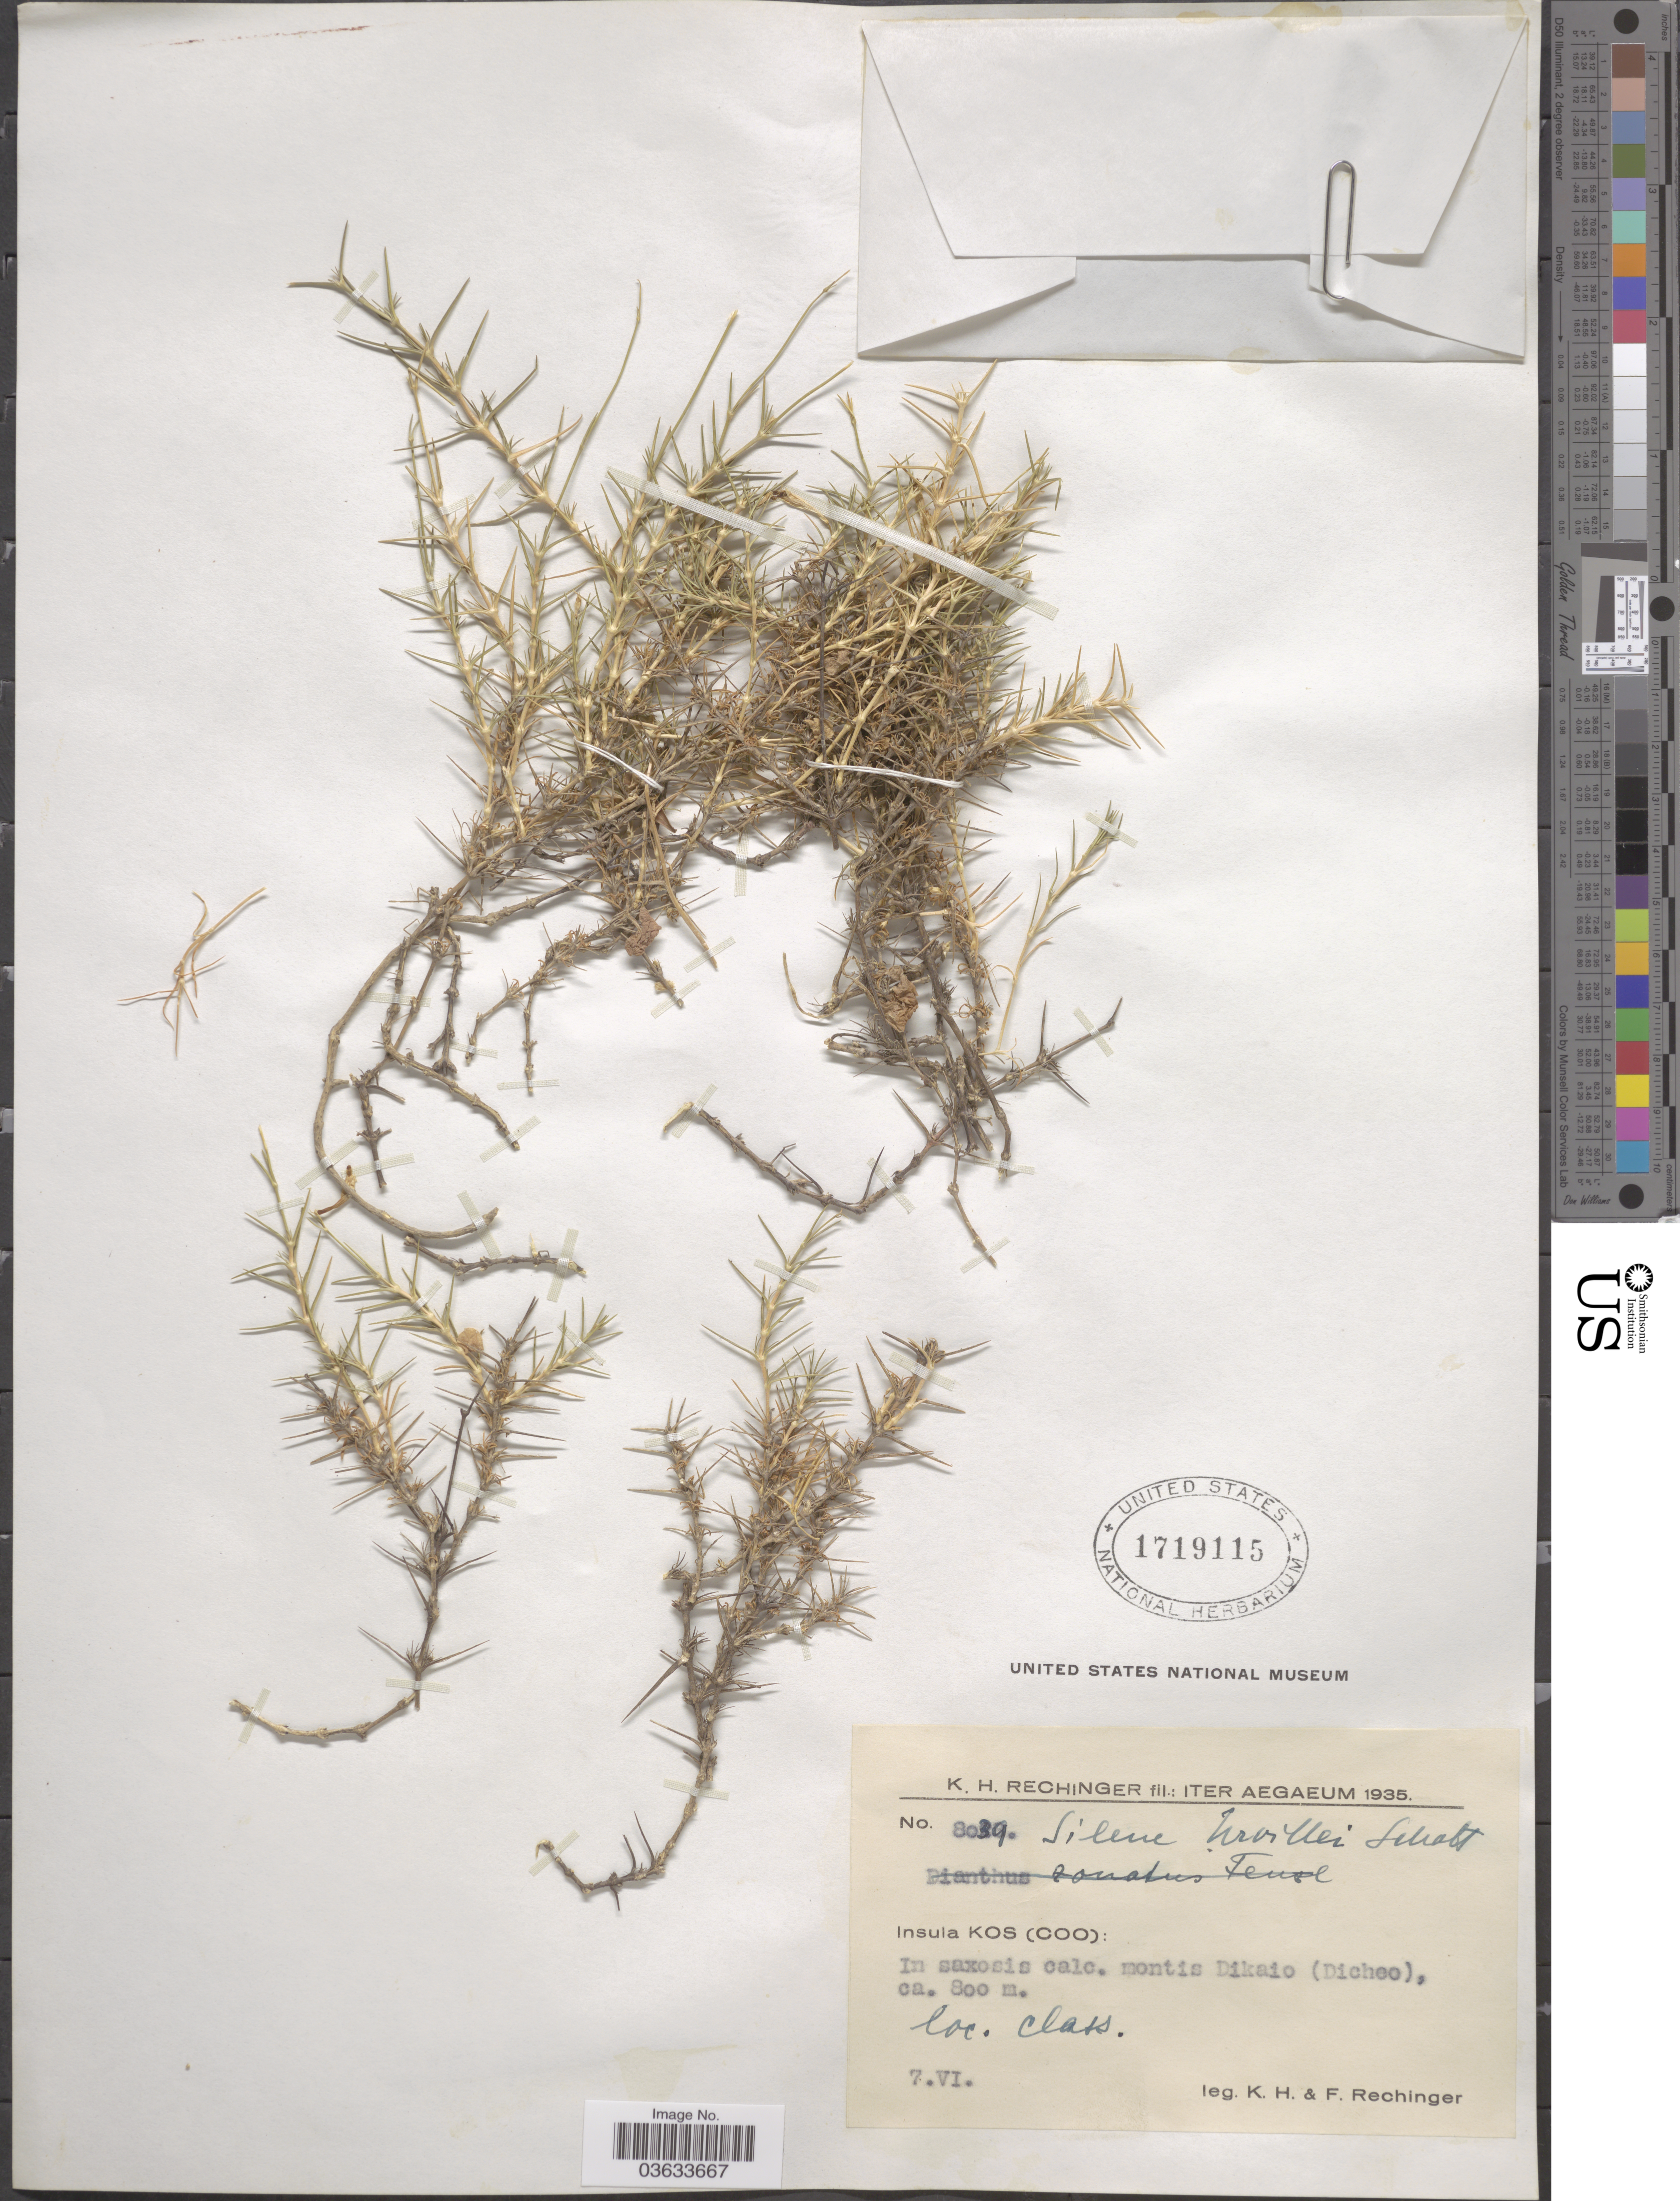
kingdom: Plantae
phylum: Tracheophyta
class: Magnoliopsida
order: Caryophyllales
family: Caryophyllaceae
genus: Silene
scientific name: Silene urvillei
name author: Schott & d'Urv.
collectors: K. H. Rechinger & F. Rechinger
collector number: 8039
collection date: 1935-06-07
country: Greece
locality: Iter Aegæum. Insula Kos (Coo): In saxosis calc. montis Dikaio (Dicheo).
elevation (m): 800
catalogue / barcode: US 1719115